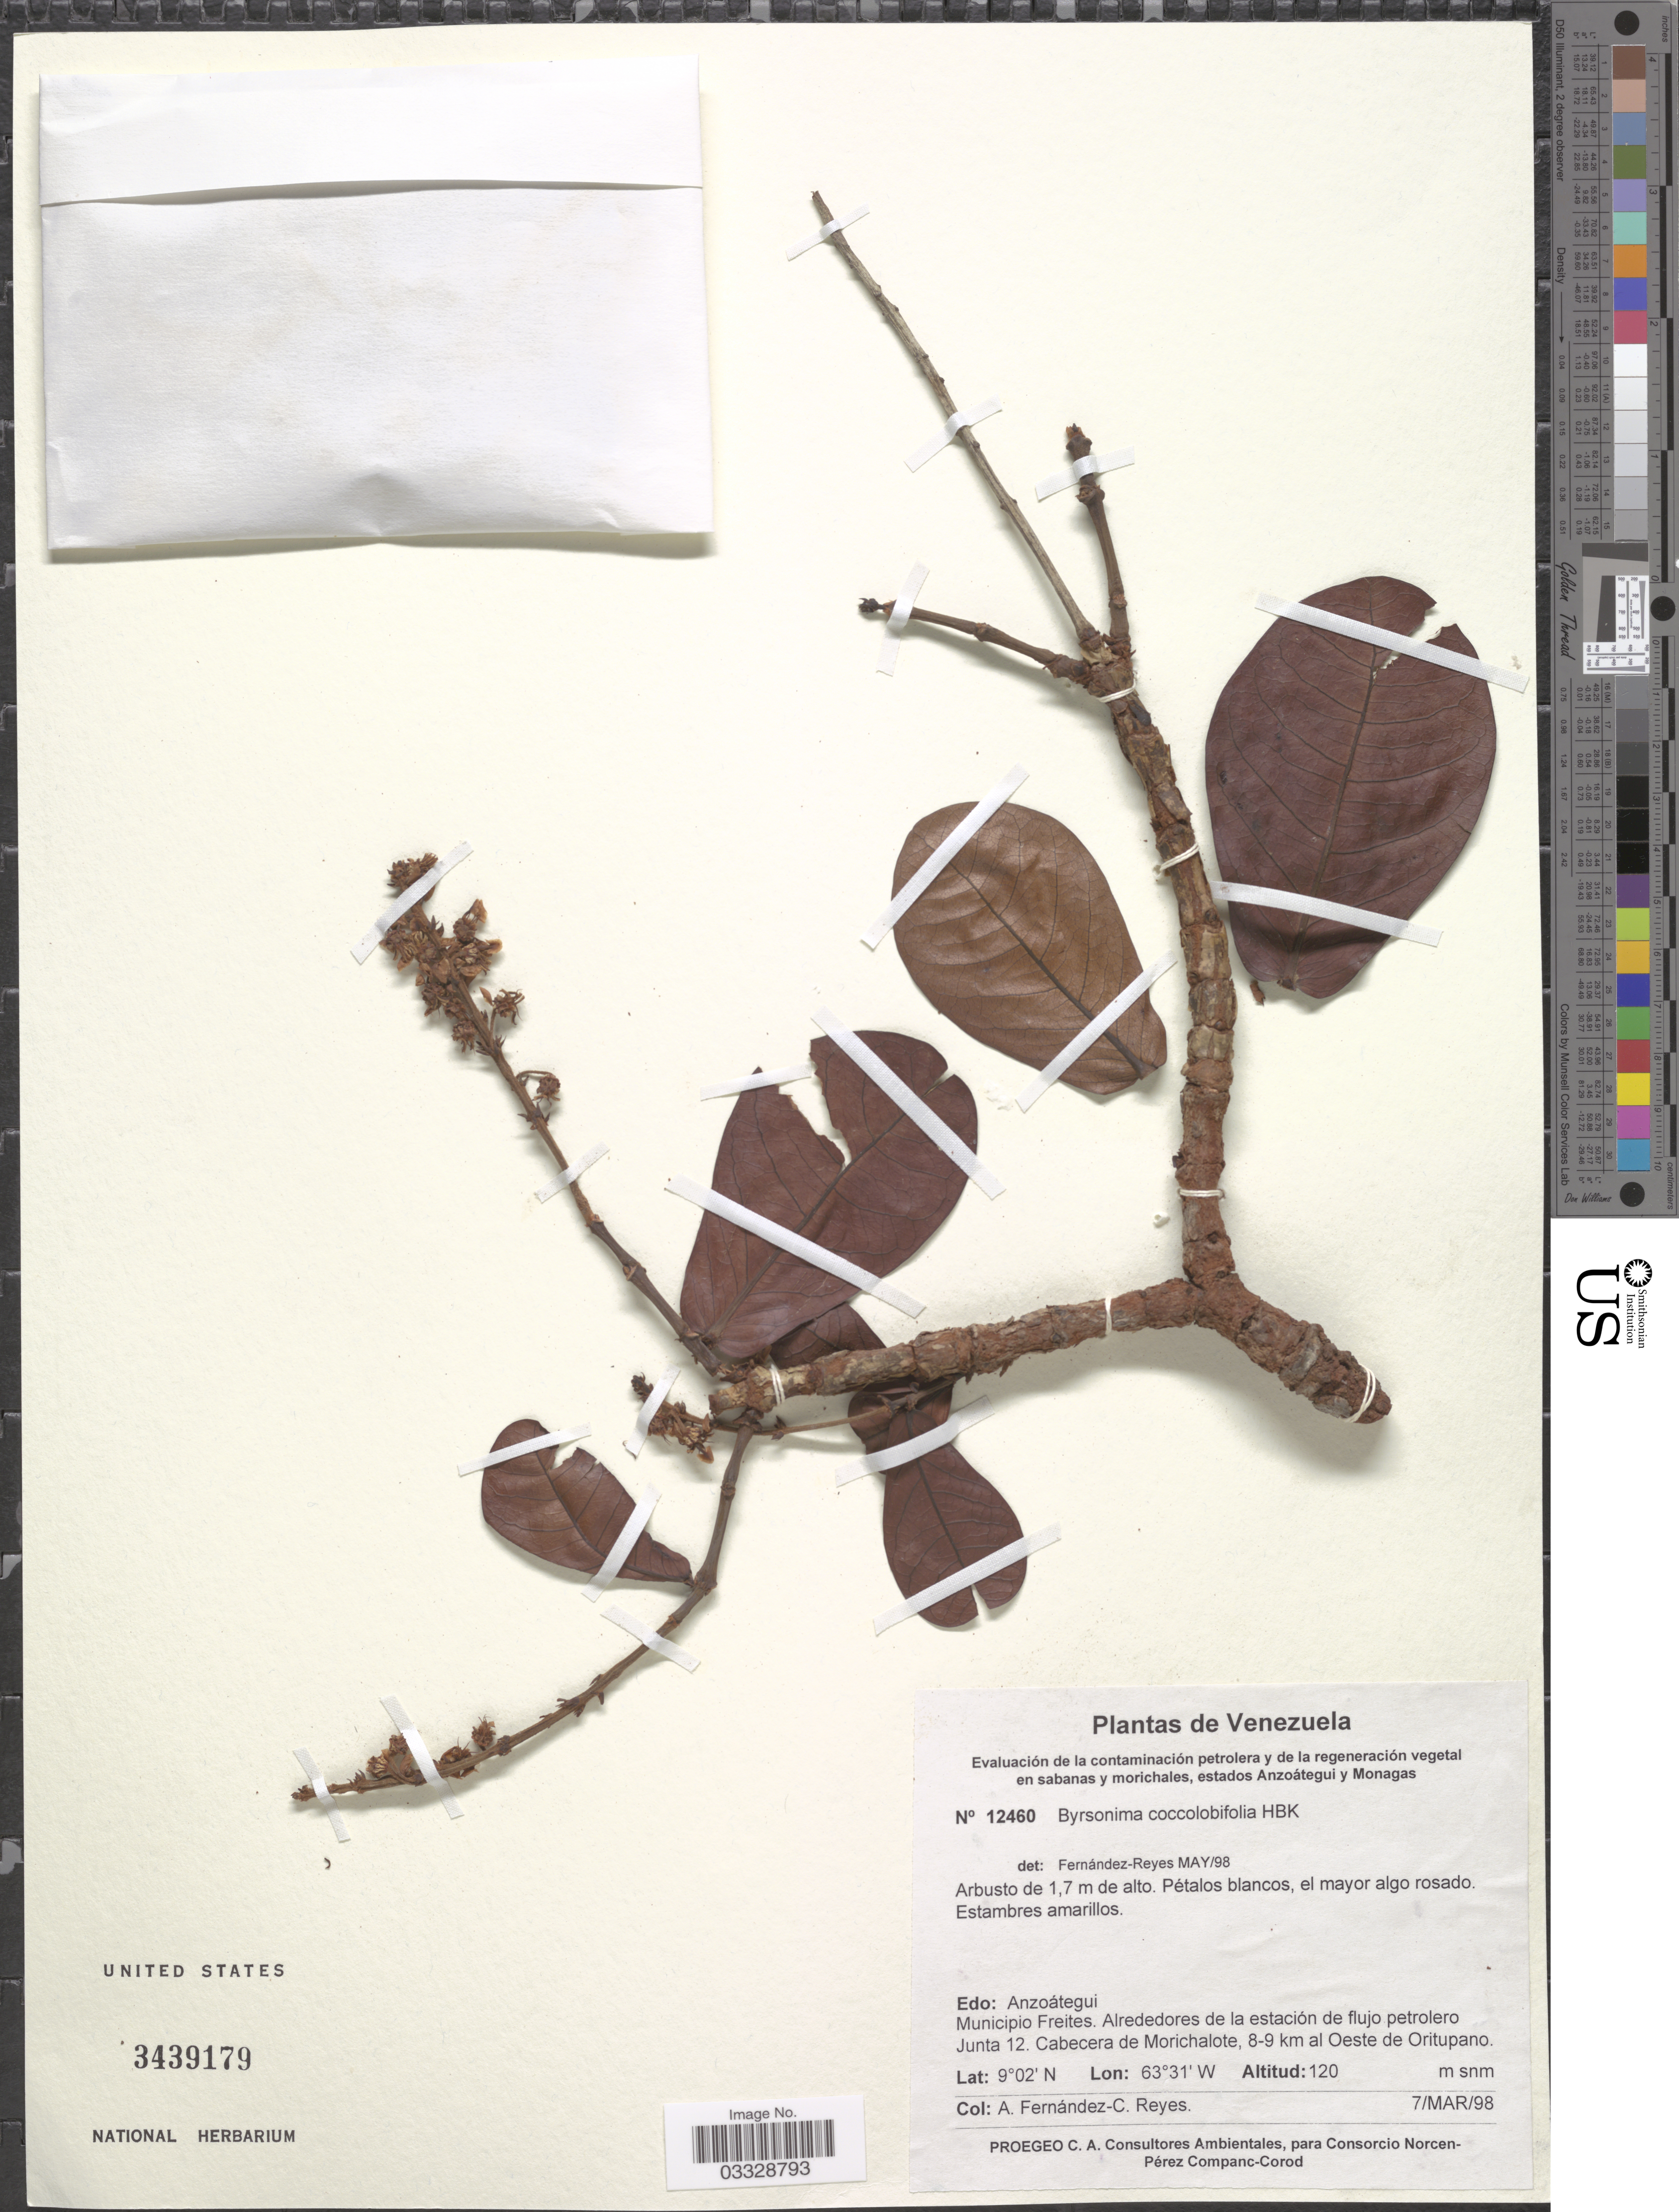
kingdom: Plantae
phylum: Tracheophyta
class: Magnoliopsida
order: Malpighiales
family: Malpighiaceae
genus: Byrsonima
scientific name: Byrsonima coccolobifolia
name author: Kunth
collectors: A. Fernandez & C. Reyes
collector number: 12460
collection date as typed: Transcribed d/m/y: 7/3/98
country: Venezuela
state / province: Anzoategui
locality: Municipio Freites. Alrededores de la estación de flujo petrolero Junta 12. Cabecera de Morichalote, 8-9 km al Oeste de Oritupano.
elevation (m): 120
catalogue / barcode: US 3439179